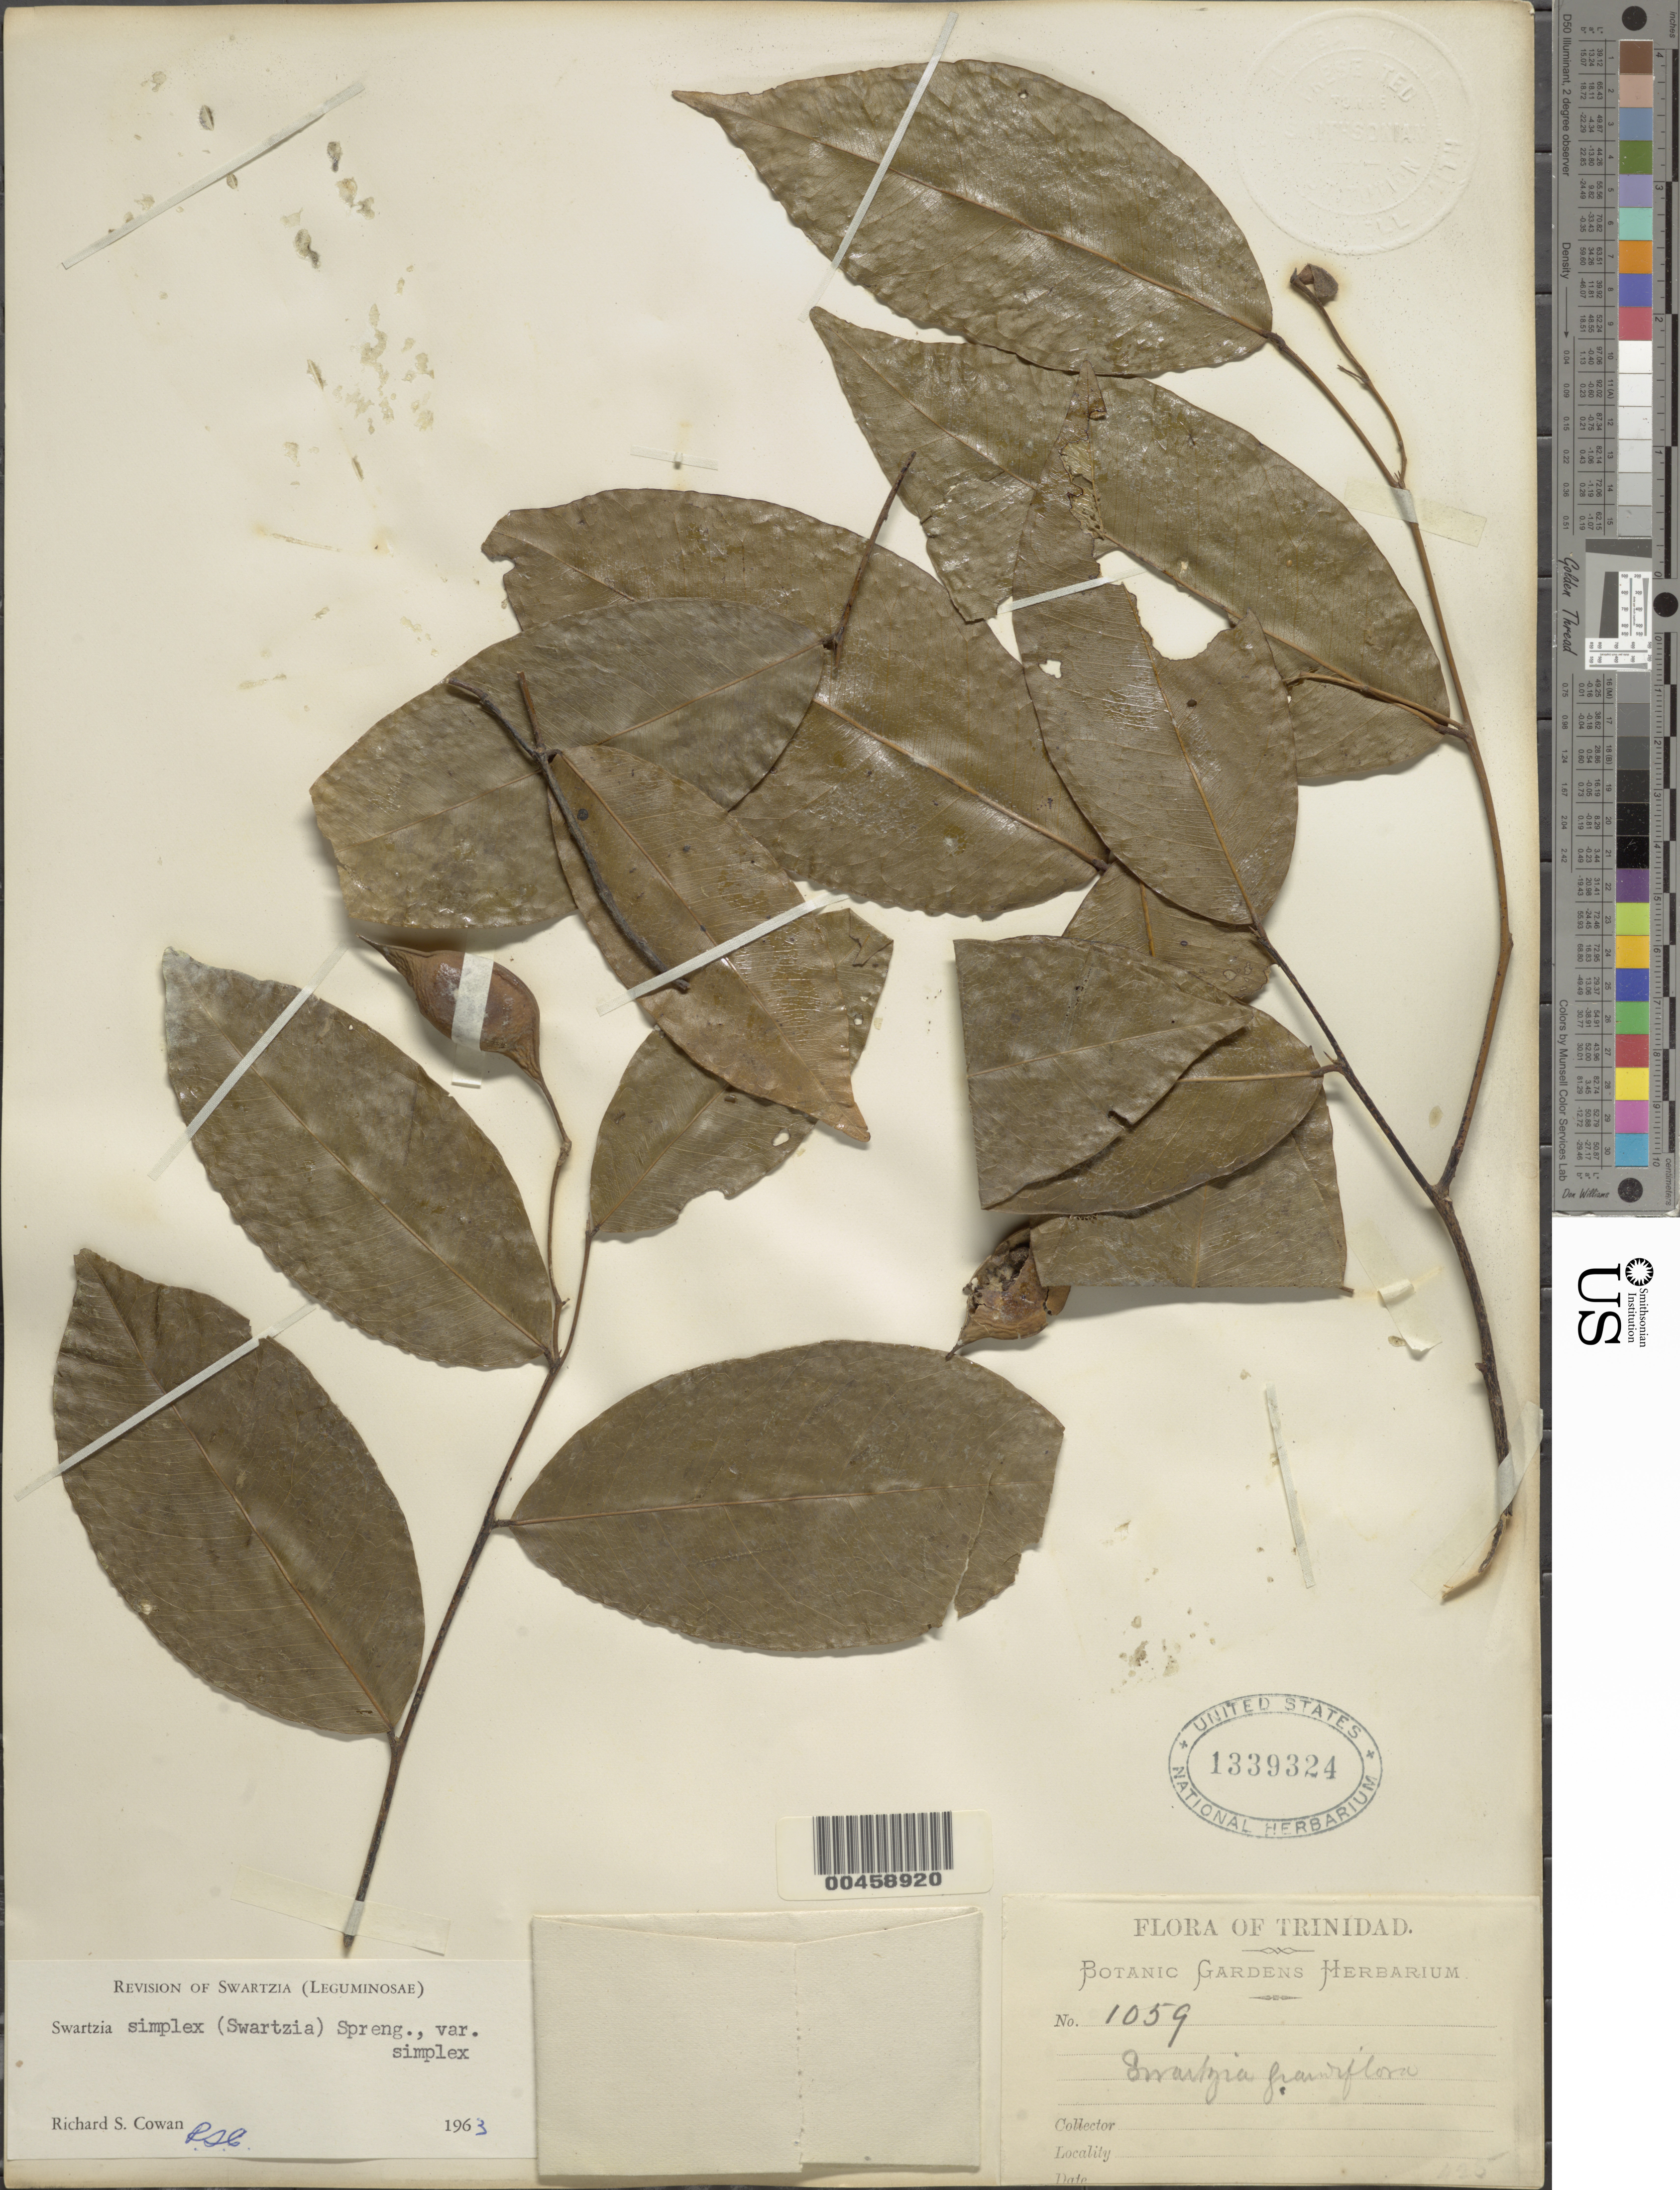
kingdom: Plantae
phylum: Tracheophyta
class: Magnoliopsida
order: Fabales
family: Fabaceae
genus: Swartzia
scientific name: Swartzia simplex var. simplex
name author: (Sw.) Spreng.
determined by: Cowan, R. S.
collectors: ex herb. Bot. Gard. Trinidad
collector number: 1059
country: Trinidad and Tobago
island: Trinidad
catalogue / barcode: US 1339324